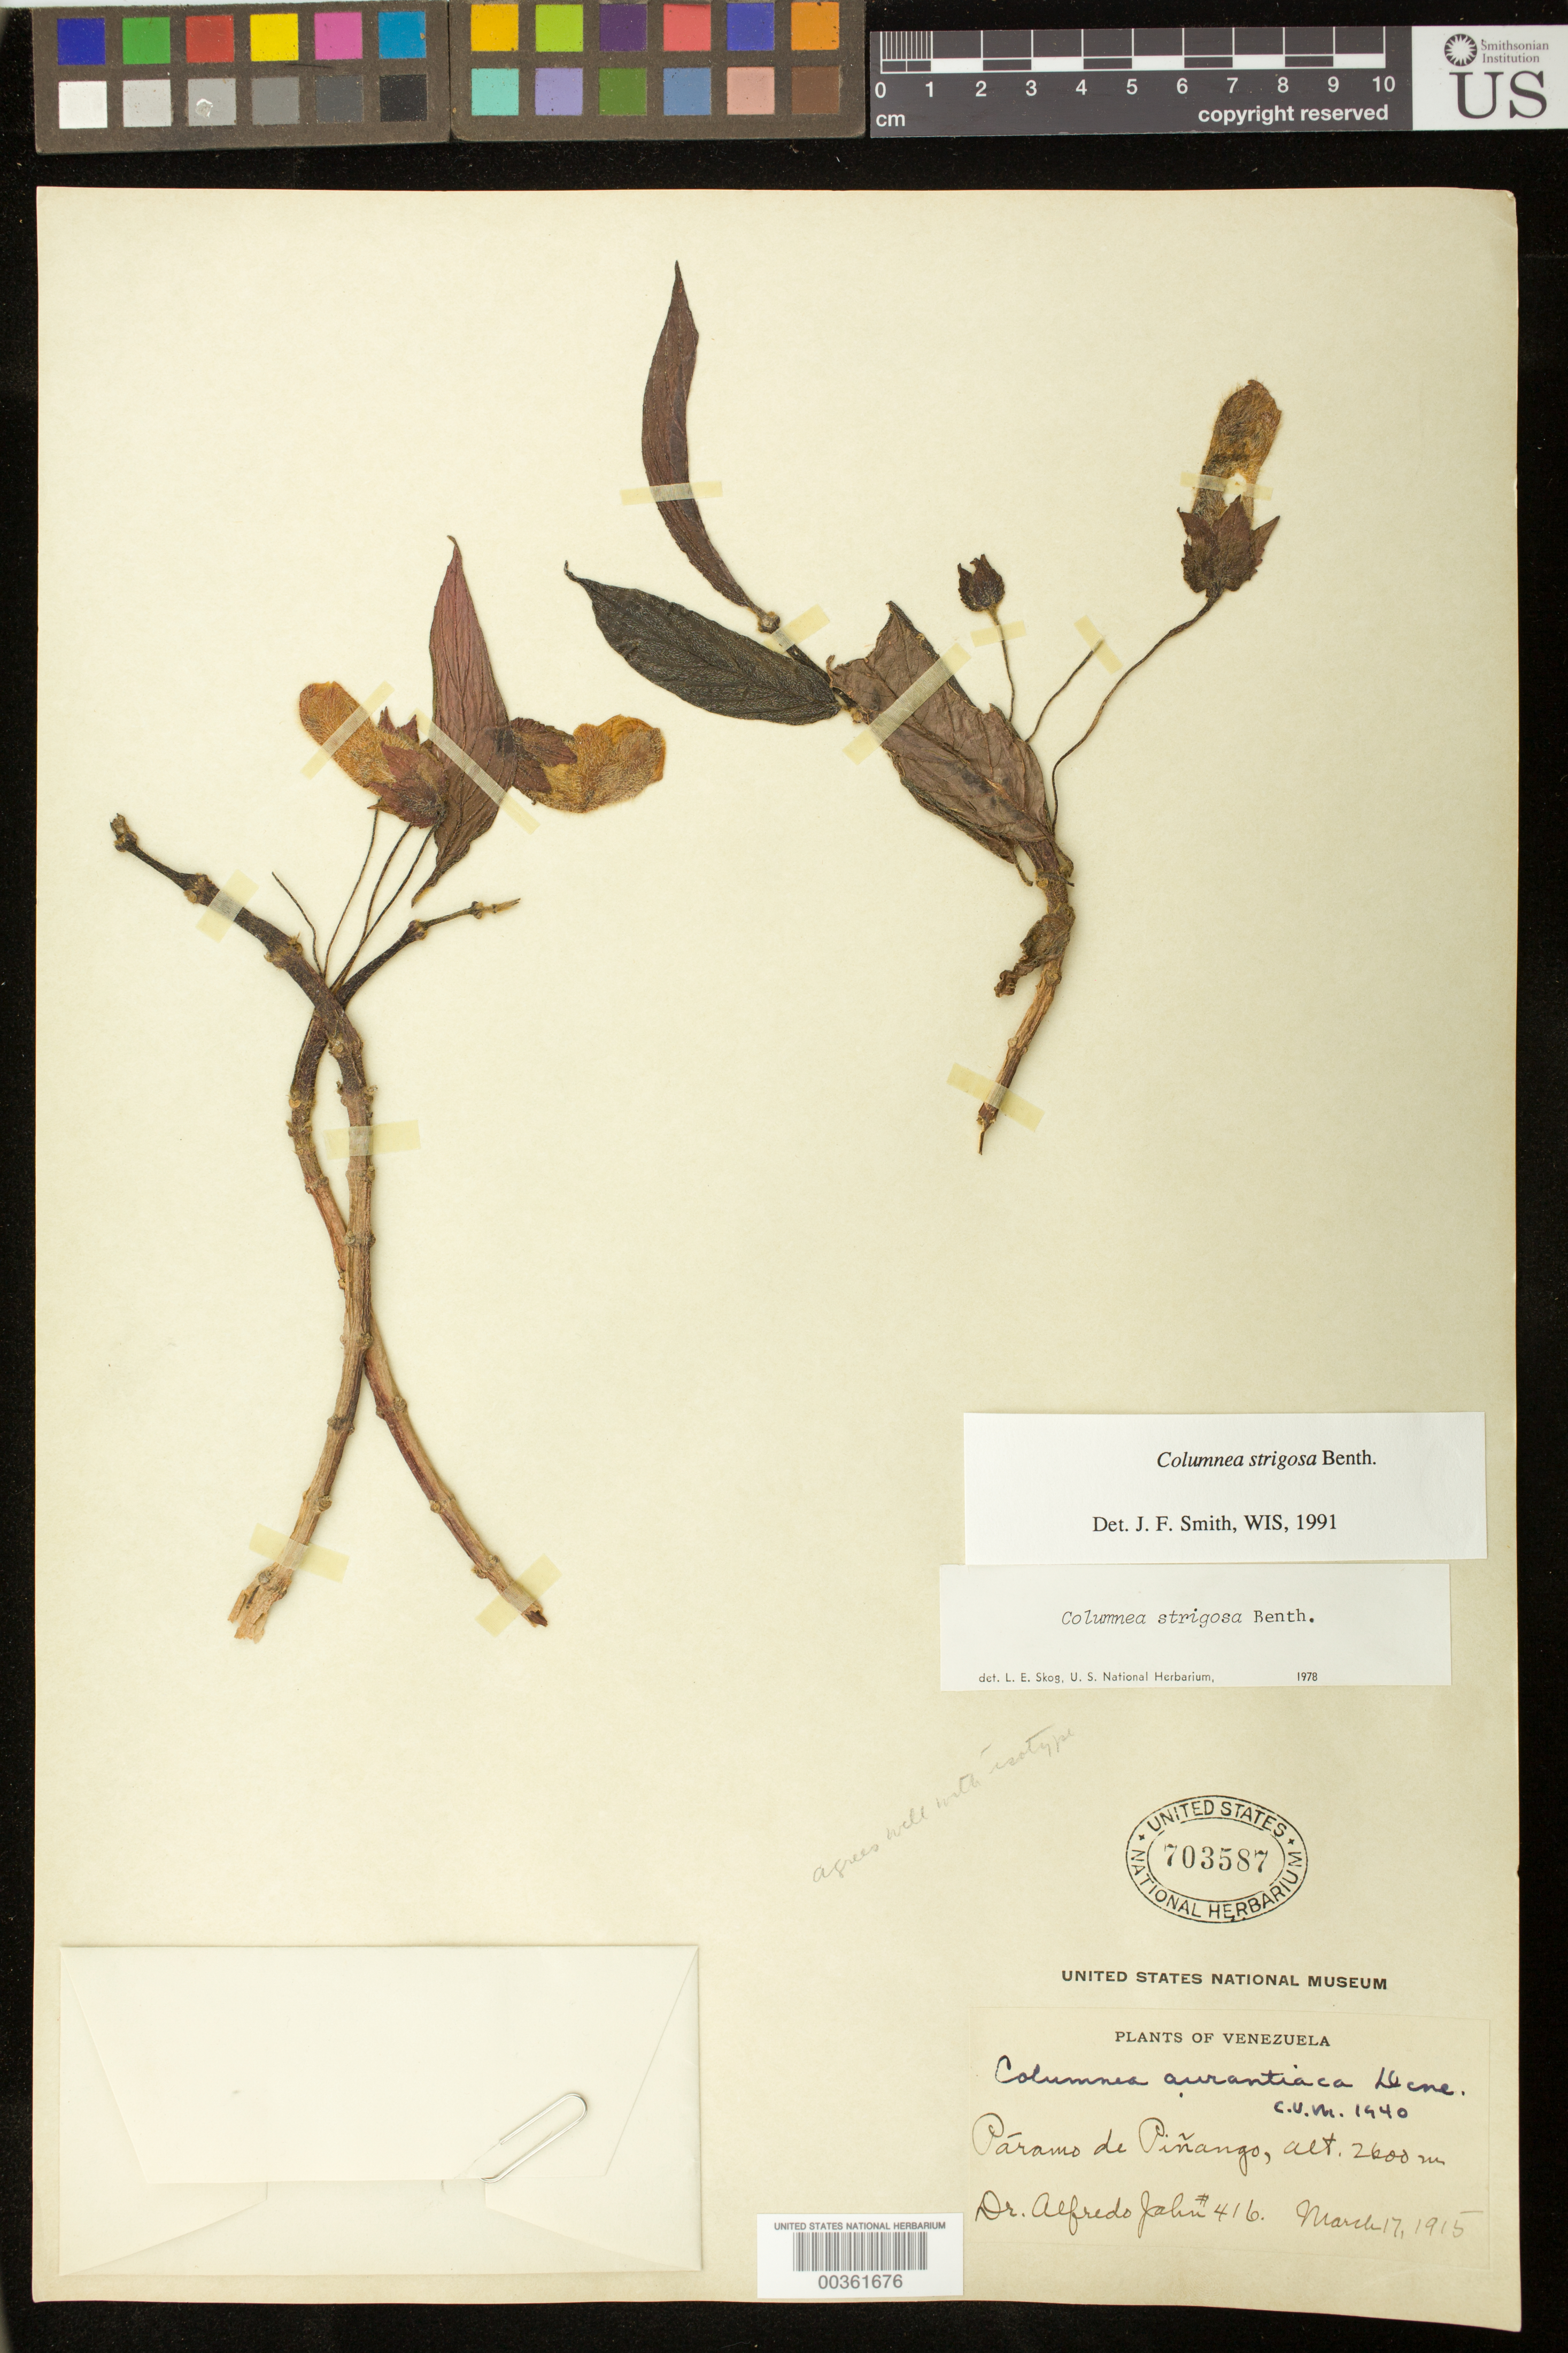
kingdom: Plantae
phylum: Tracheophyta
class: Magnoliopsida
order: Lamiales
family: Gesneriaceae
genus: Columnea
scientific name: Columnea strigosa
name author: Benth.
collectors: A. Jahn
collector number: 416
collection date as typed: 17 Mar 1915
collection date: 1915-03-17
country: Venezuela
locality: Paramo de Pinango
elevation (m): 2600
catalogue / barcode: US 703587